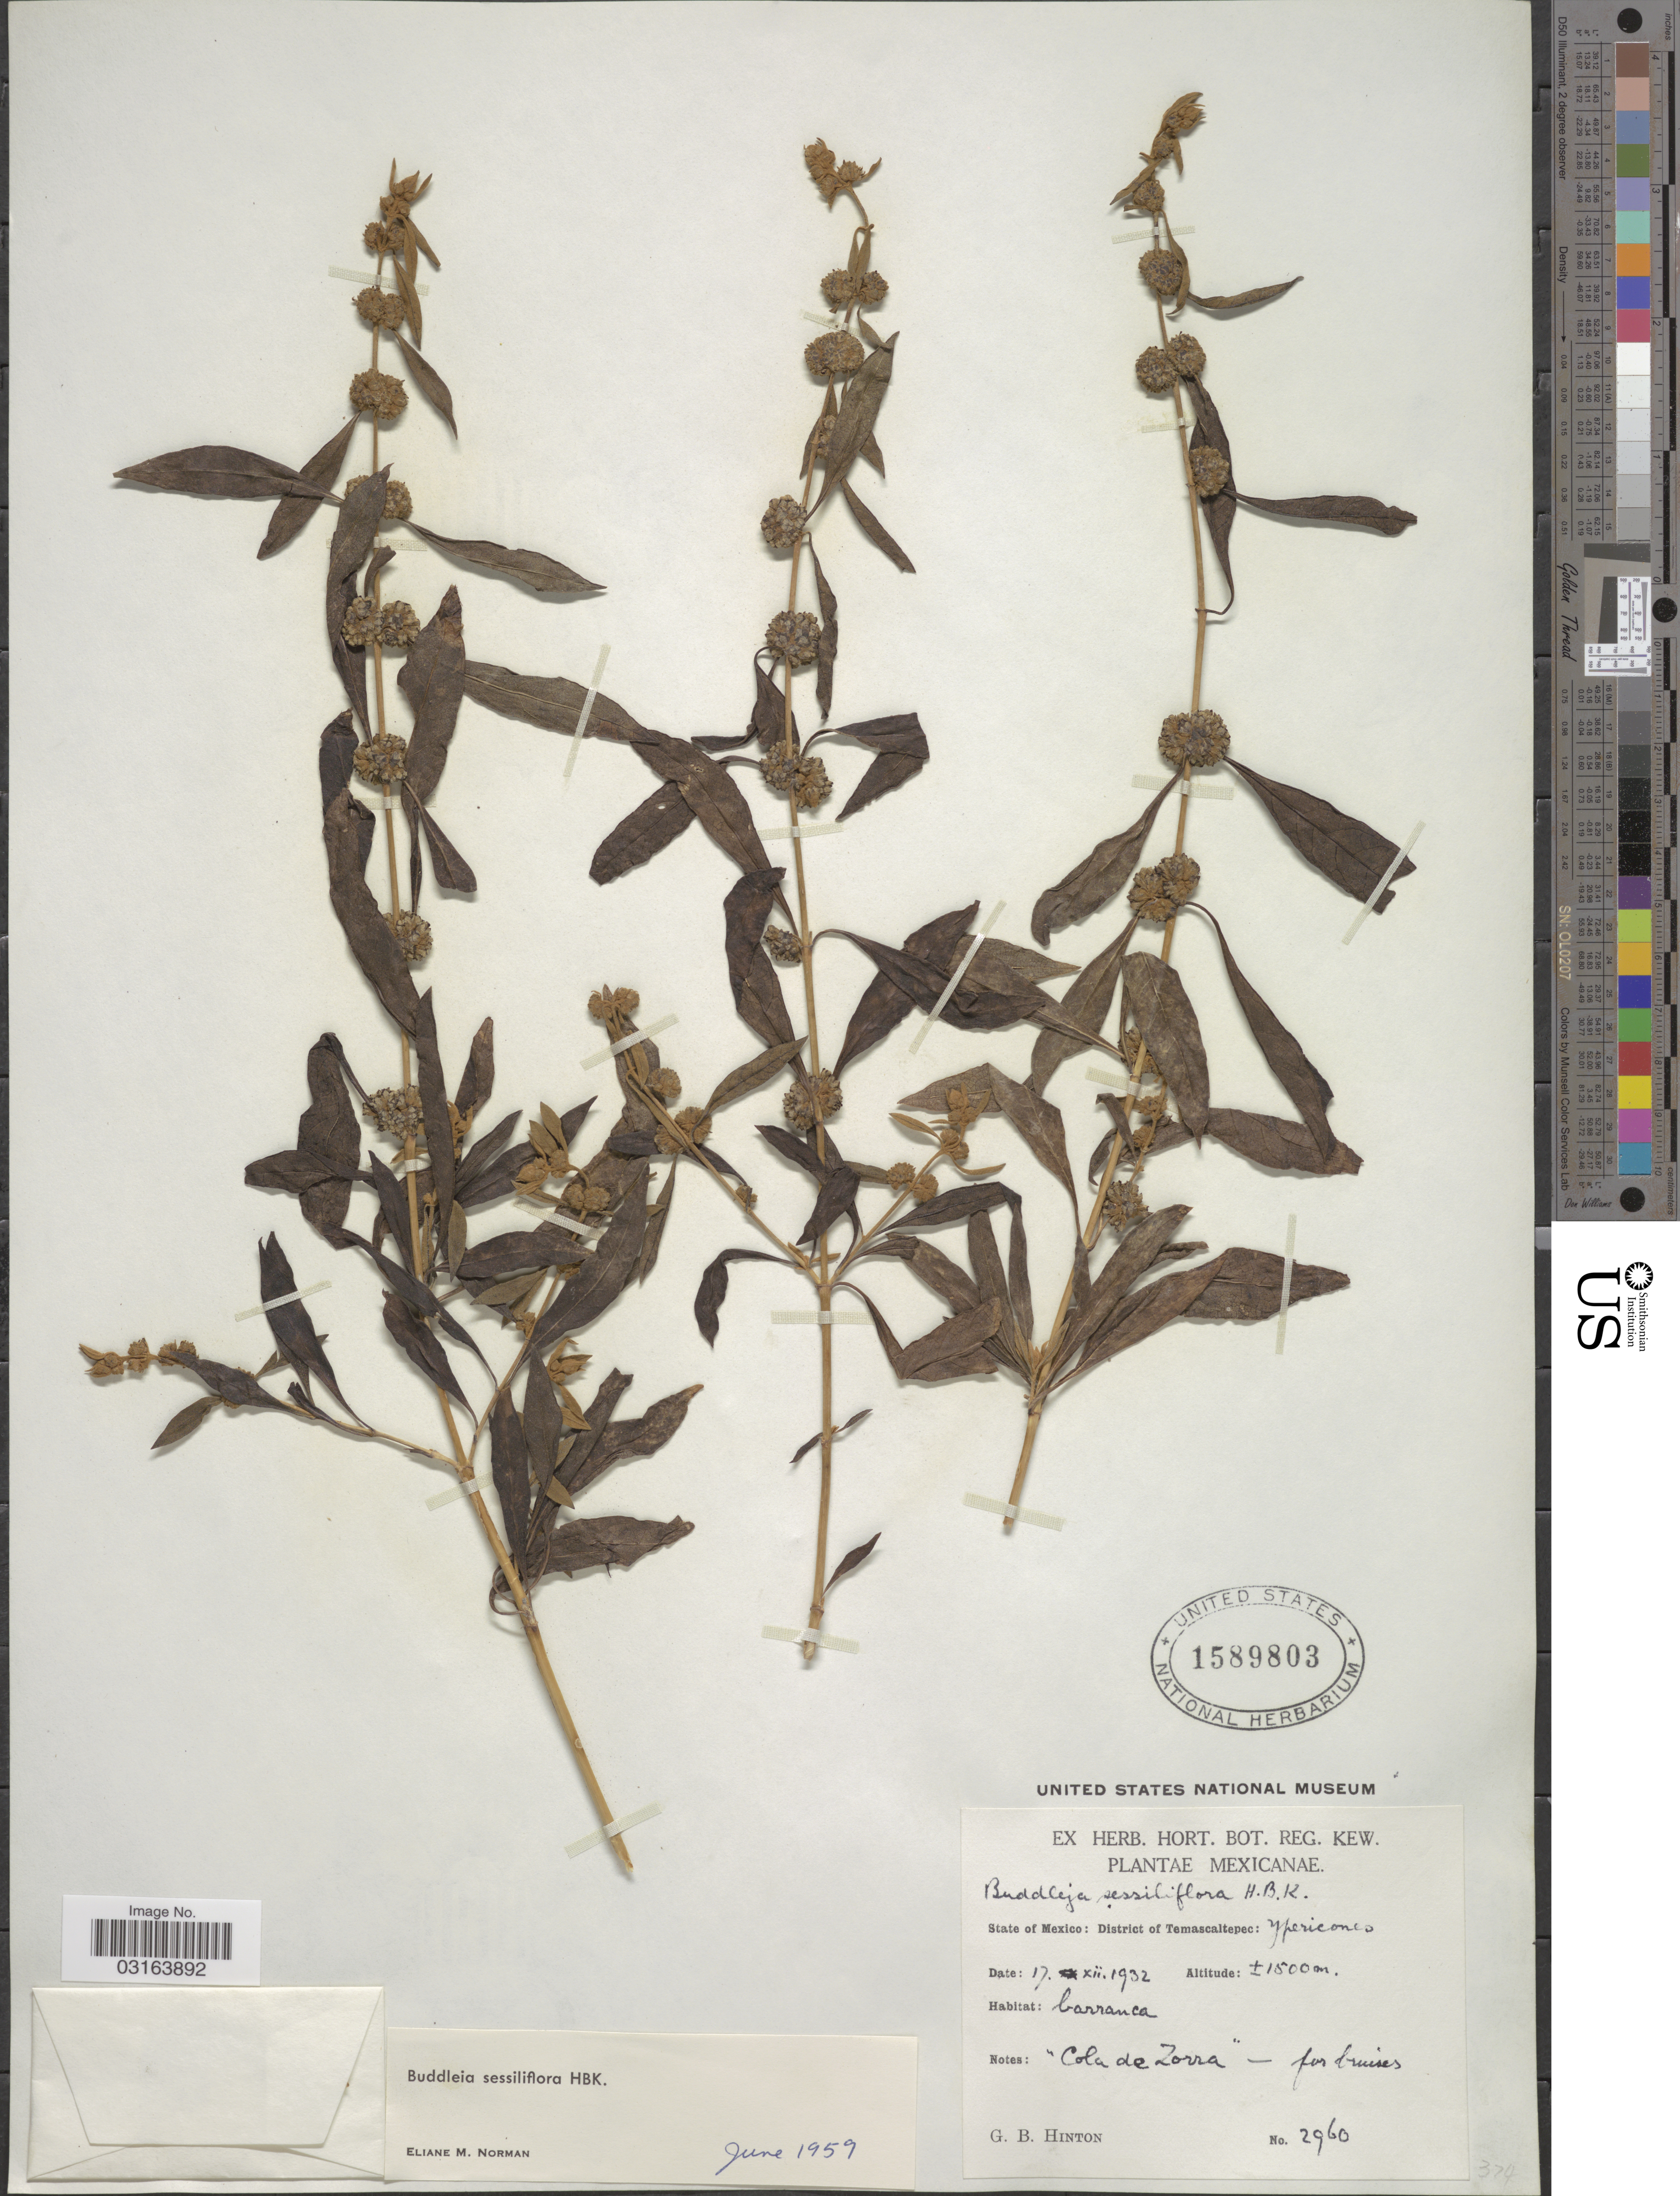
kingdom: Plantae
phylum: Tracheophyta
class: Magnoliopsida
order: Lamiales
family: Scrophulariaceae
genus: Buddleja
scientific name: Buddleja sessiliflora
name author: Kunth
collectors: G. B. Hinton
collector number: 2960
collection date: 1932-12-17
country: Mexico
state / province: México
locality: District of Temascaltepec: Ypericones.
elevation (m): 1500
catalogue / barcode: US 1589803